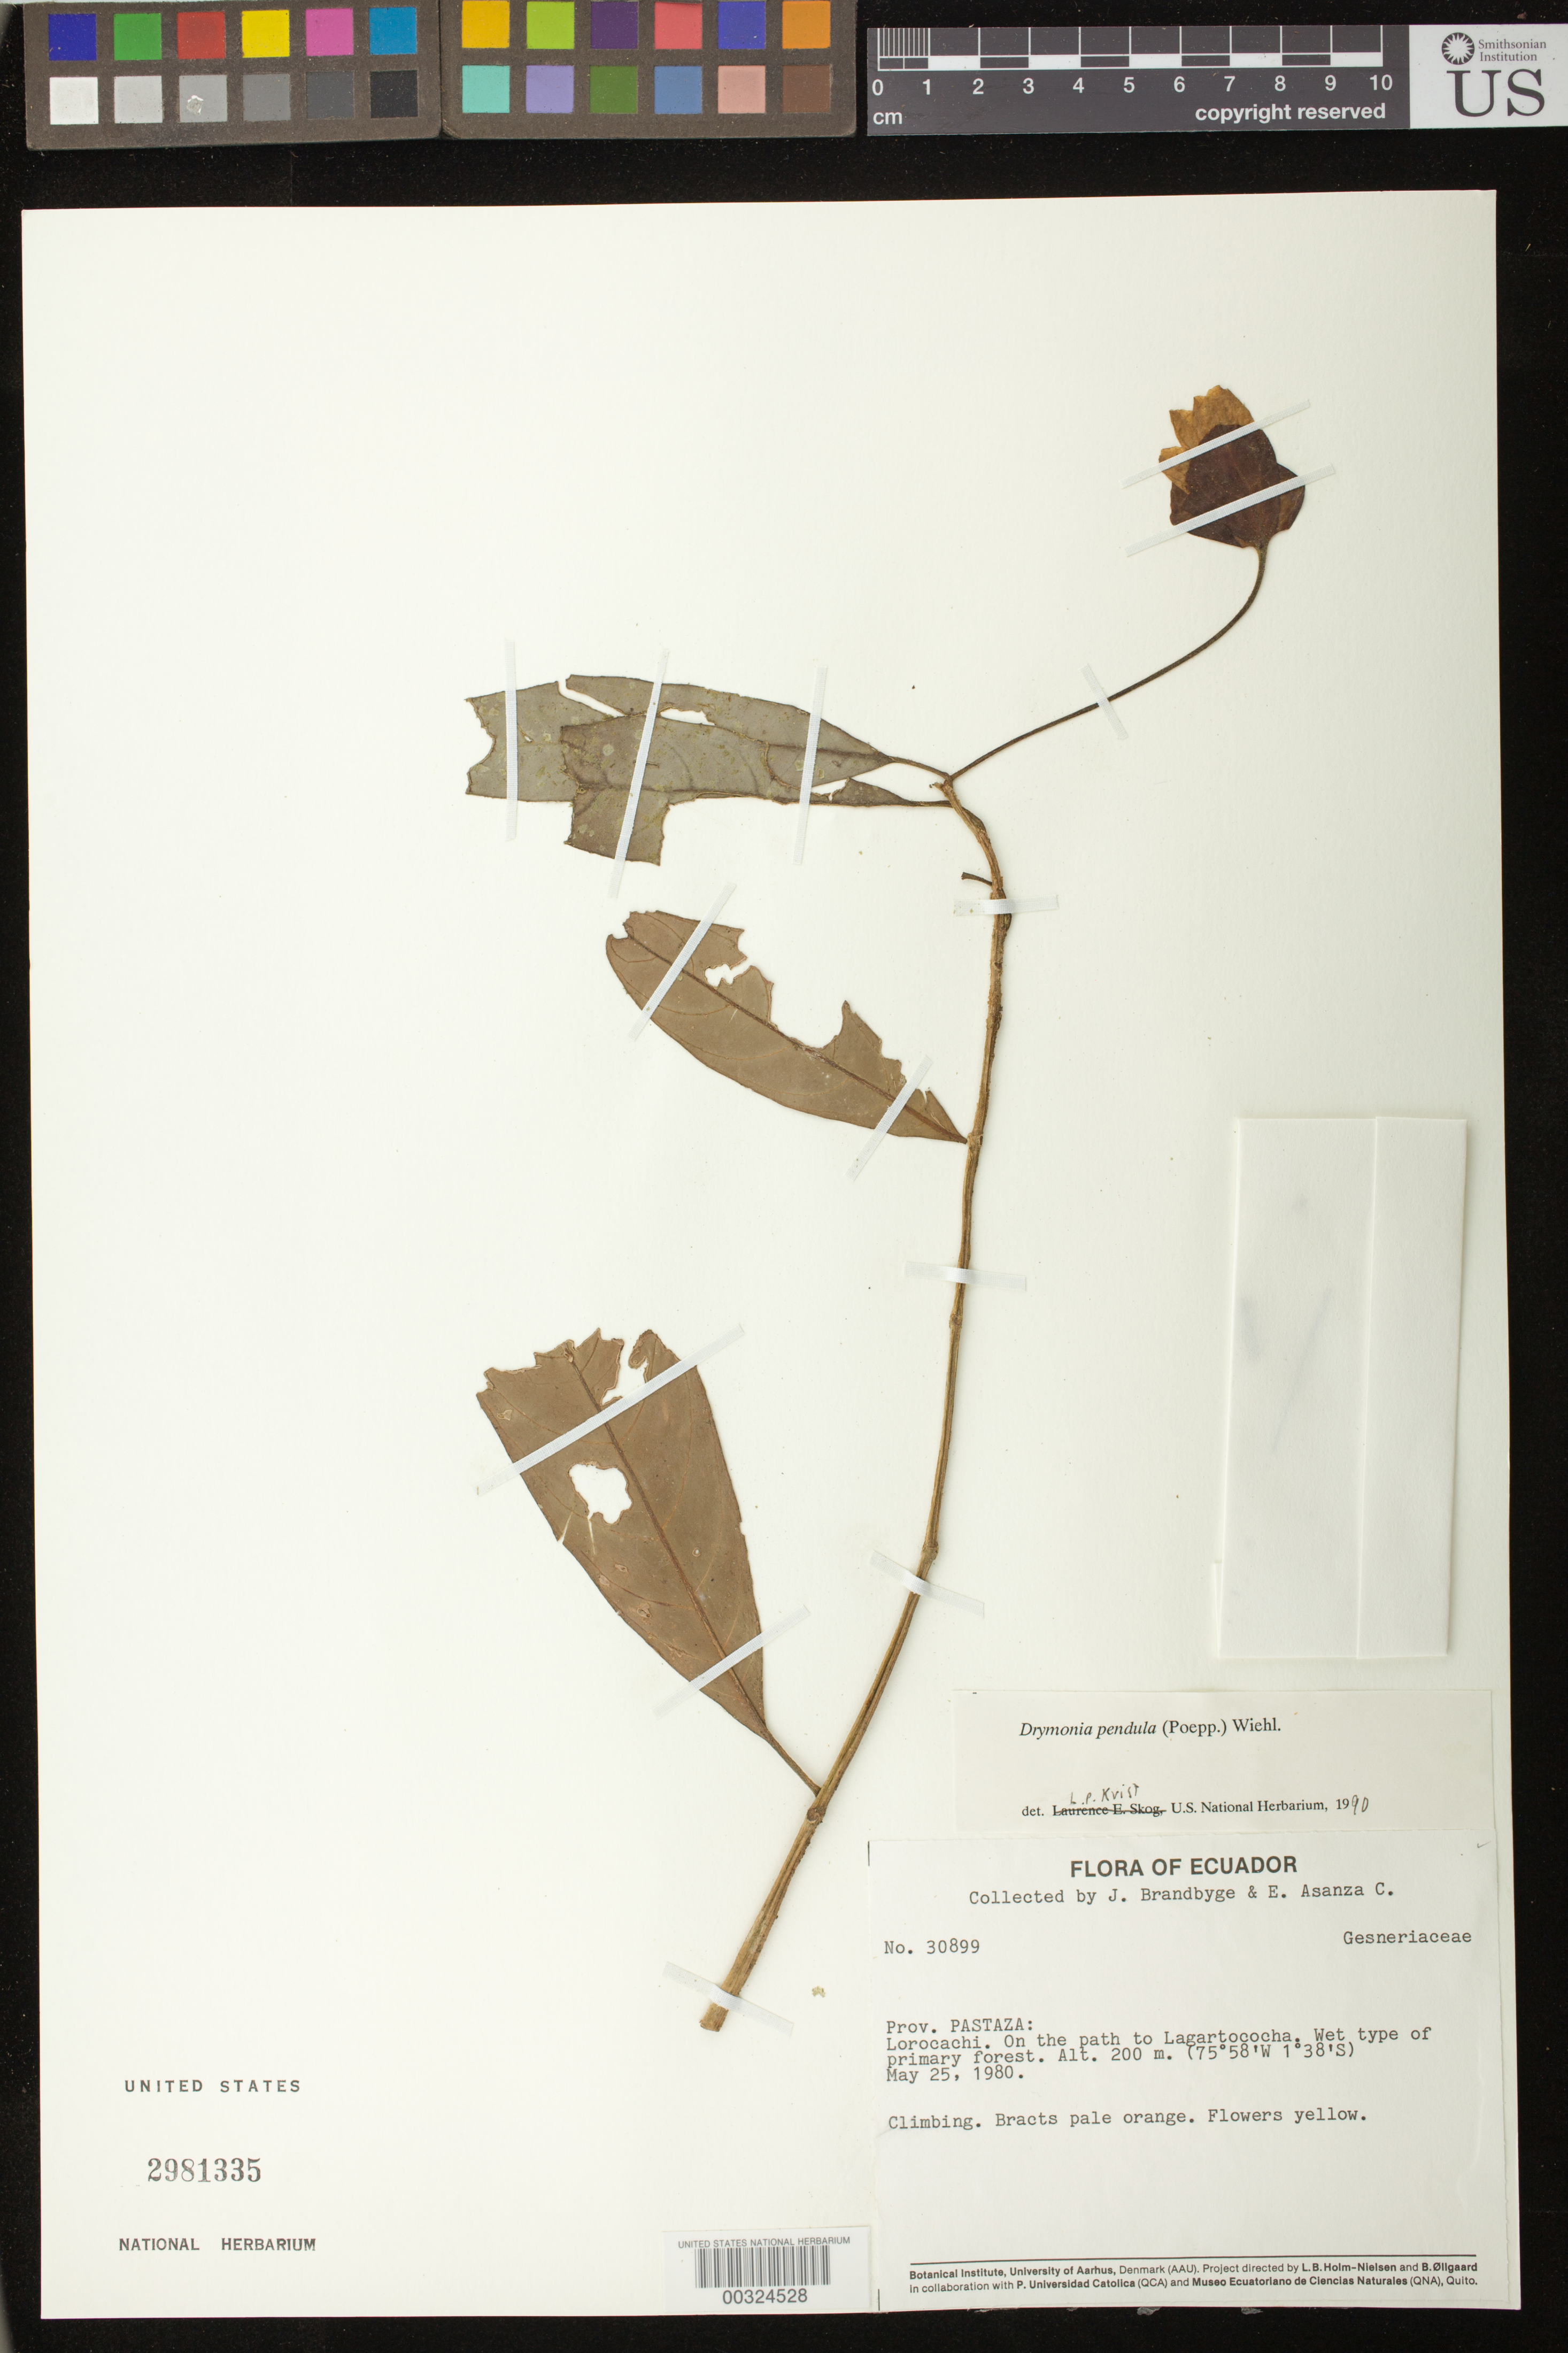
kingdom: Plantae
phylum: Tracheophyta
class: Magnoliopsida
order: Lamiales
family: Gesneriaceae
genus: Drymonia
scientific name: Drymonia pendula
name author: (Poepp.) Wiehler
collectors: J. Brandbyge & E. Asanza C.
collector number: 30899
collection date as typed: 25 May 1980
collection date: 1980-05-25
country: Ecuador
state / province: Pastaza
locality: Lorocachi, on the path to Lagartococha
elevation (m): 200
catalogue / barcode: US 2981335